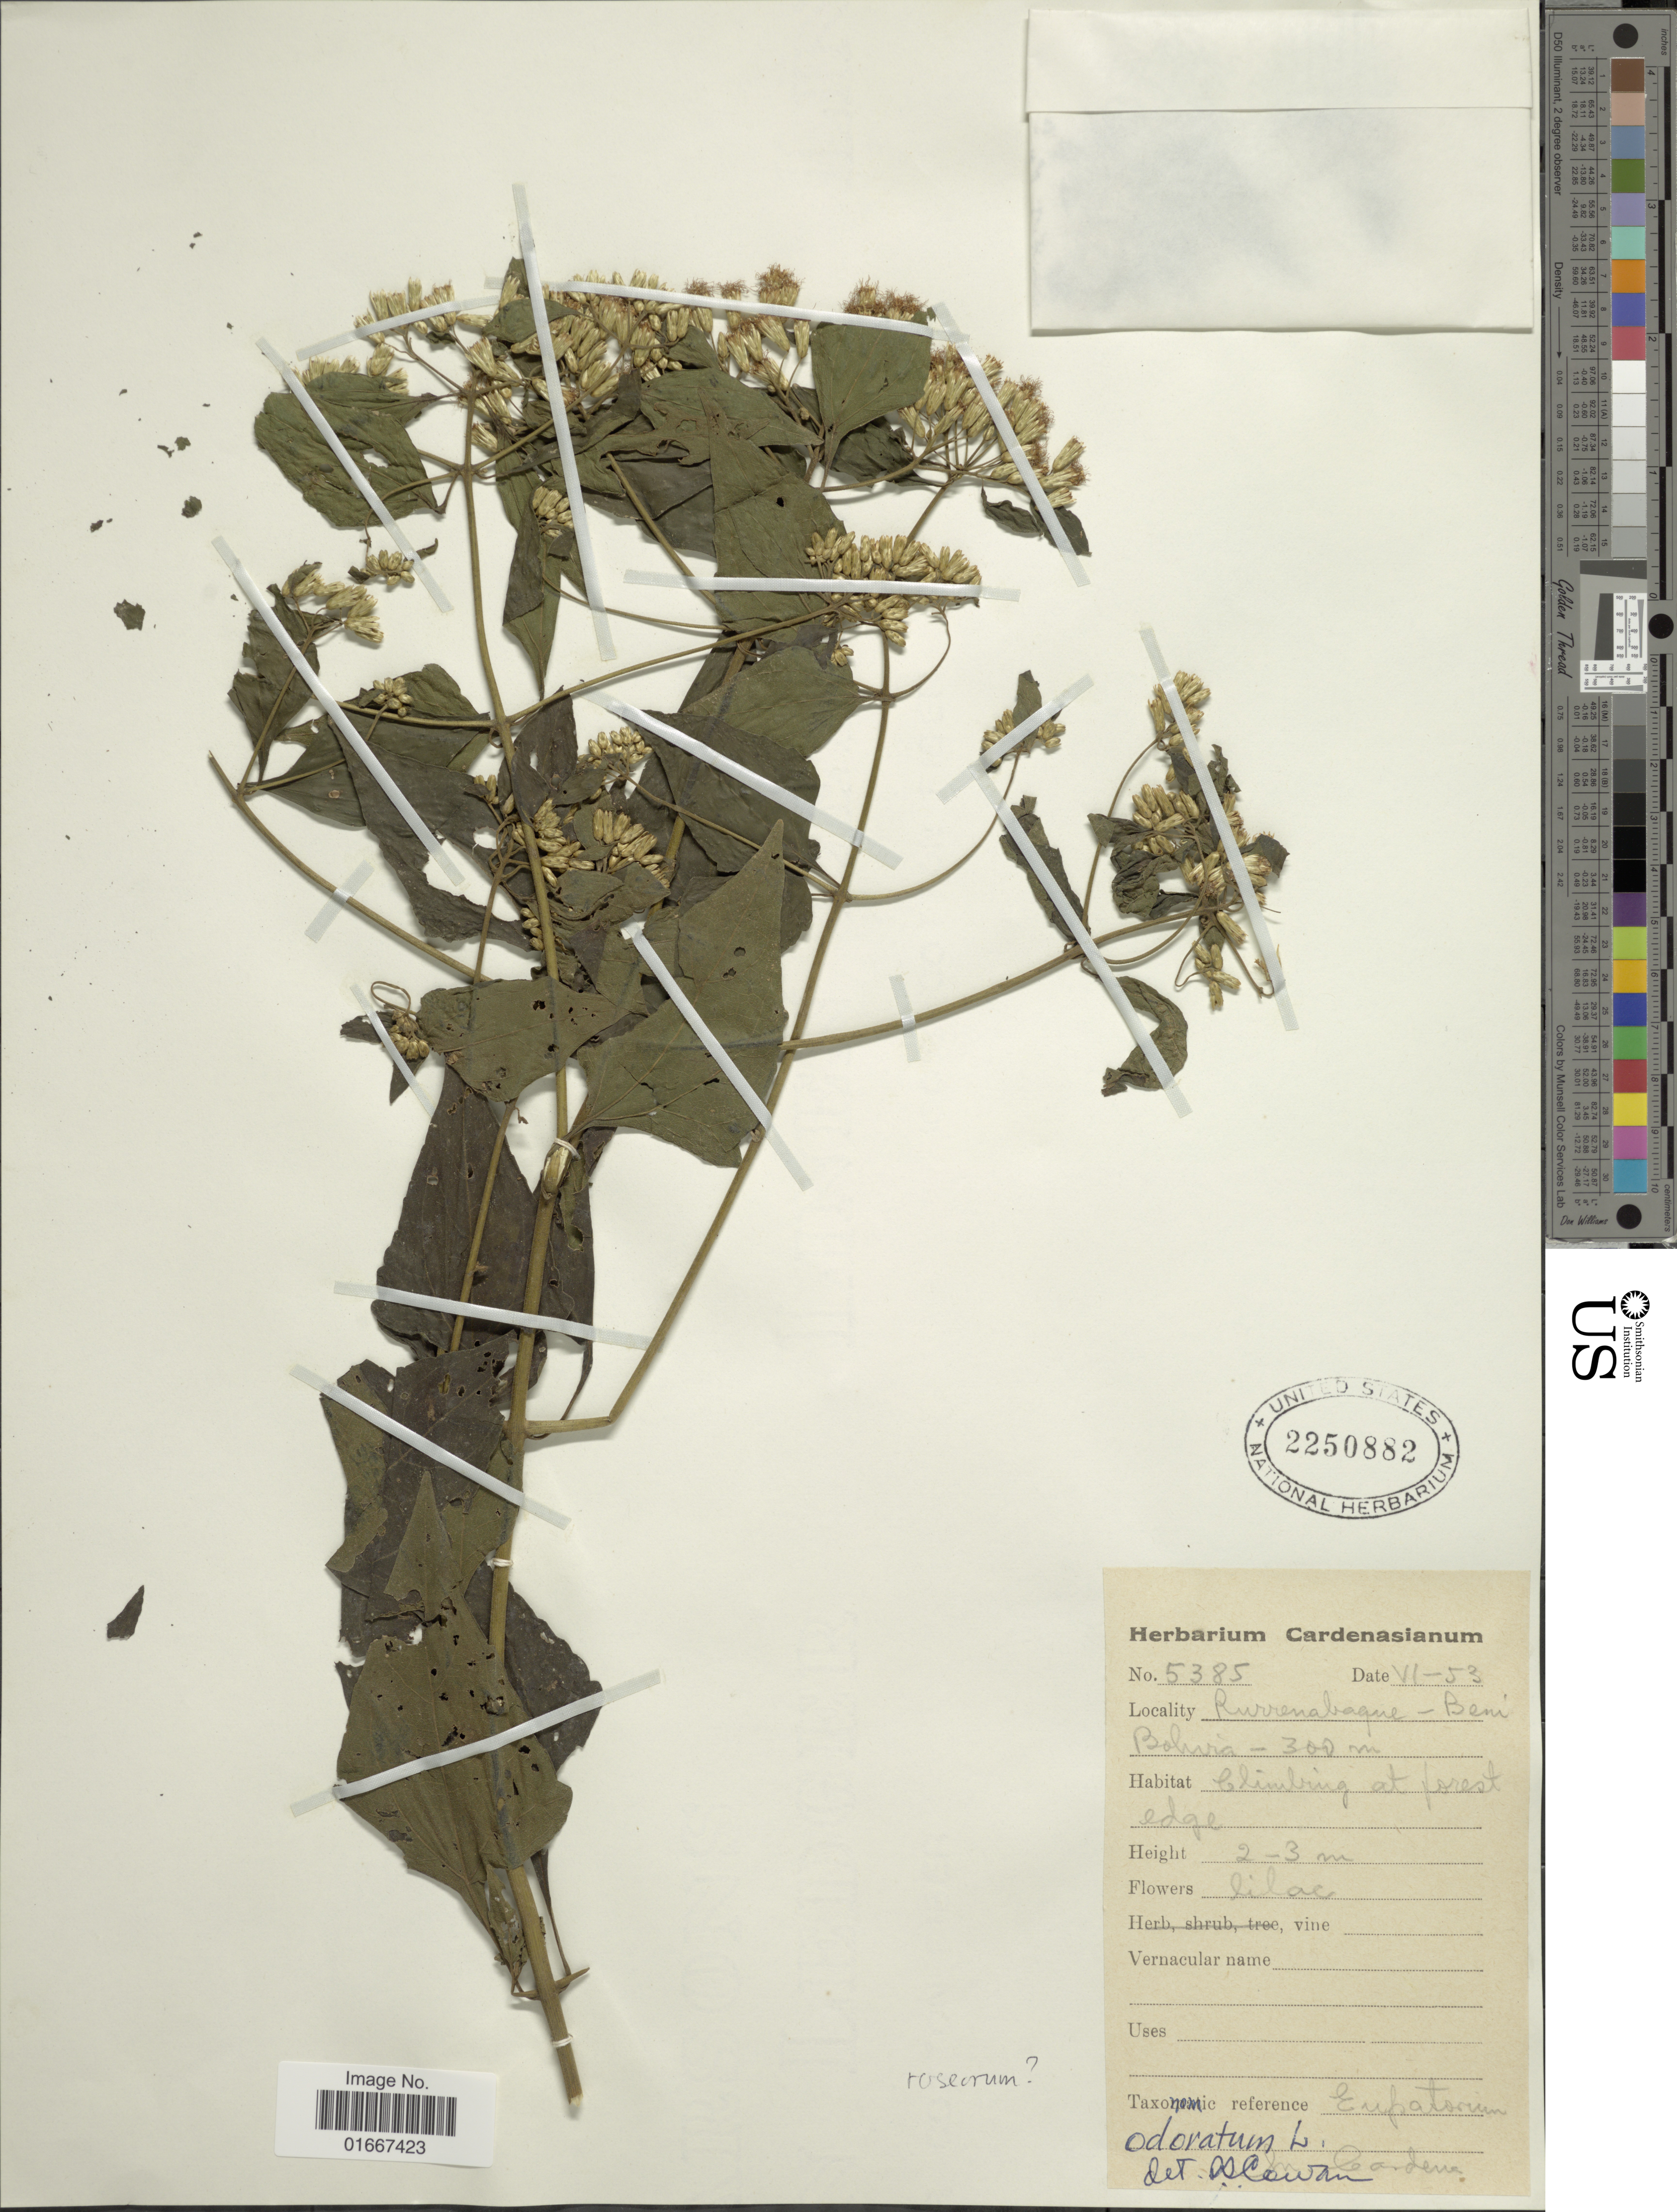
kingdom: Plantae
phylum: Tracheophyta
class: Magnoliopsida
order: Asterales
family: Asteraceae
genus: Chromolaena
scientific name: Chromolaena roseorum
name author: (B.L. Rob.) R.M. King & H. Rob.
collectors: Herbarium Cardenasianum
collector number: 5385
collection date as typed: Transcribed d/m/y: /6/53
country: Bolivia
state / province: Beni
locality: Rurrenabaque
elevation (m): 300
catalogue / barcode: US 2250882